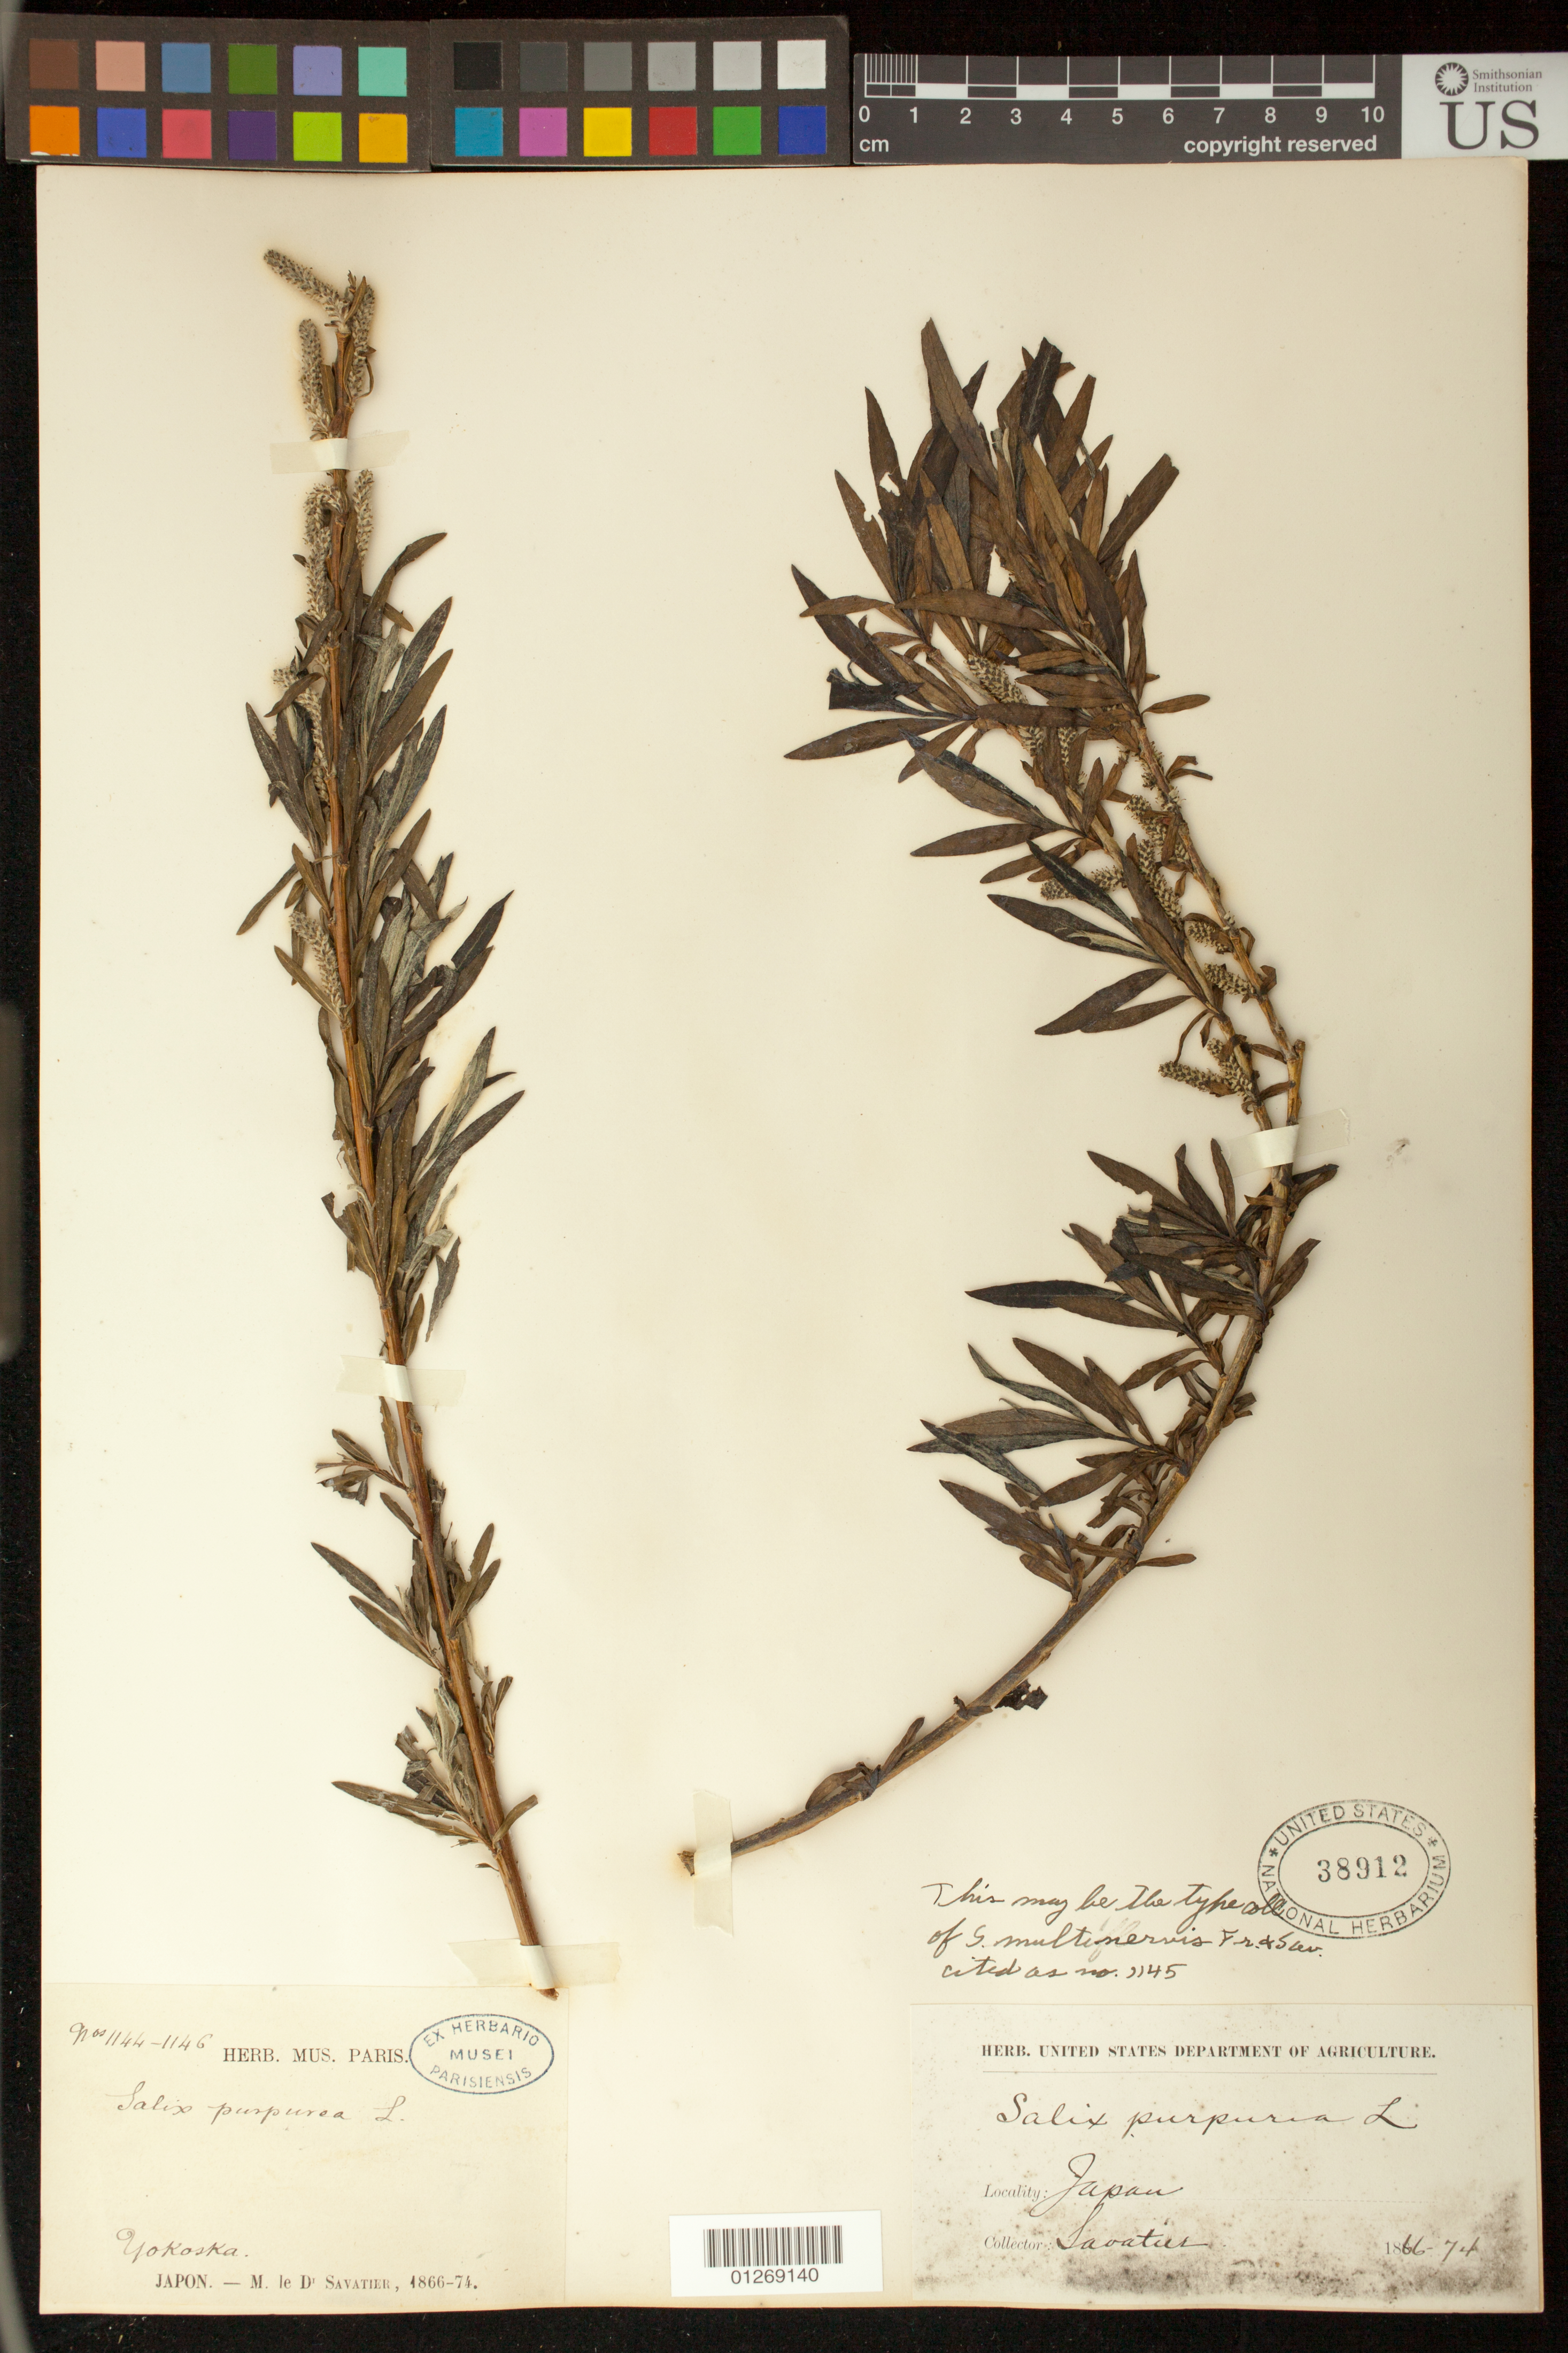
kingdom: Plantae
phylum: Tracheophyta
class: Magnoliopsida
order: Malpighiales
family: Salicaceae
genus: Salix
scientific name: Salix multinervis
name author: Franch. & Sav.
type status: Possible Type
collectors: P. Savatier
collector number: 1144-1146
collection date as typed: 1866 to -- --- 1874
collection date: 1866/1874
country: Japan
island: Honshu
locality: Yokoska.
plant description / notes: Possibly original material, but dubiously a type. Protologue cites Savatier 1145.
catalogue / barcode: US 38912